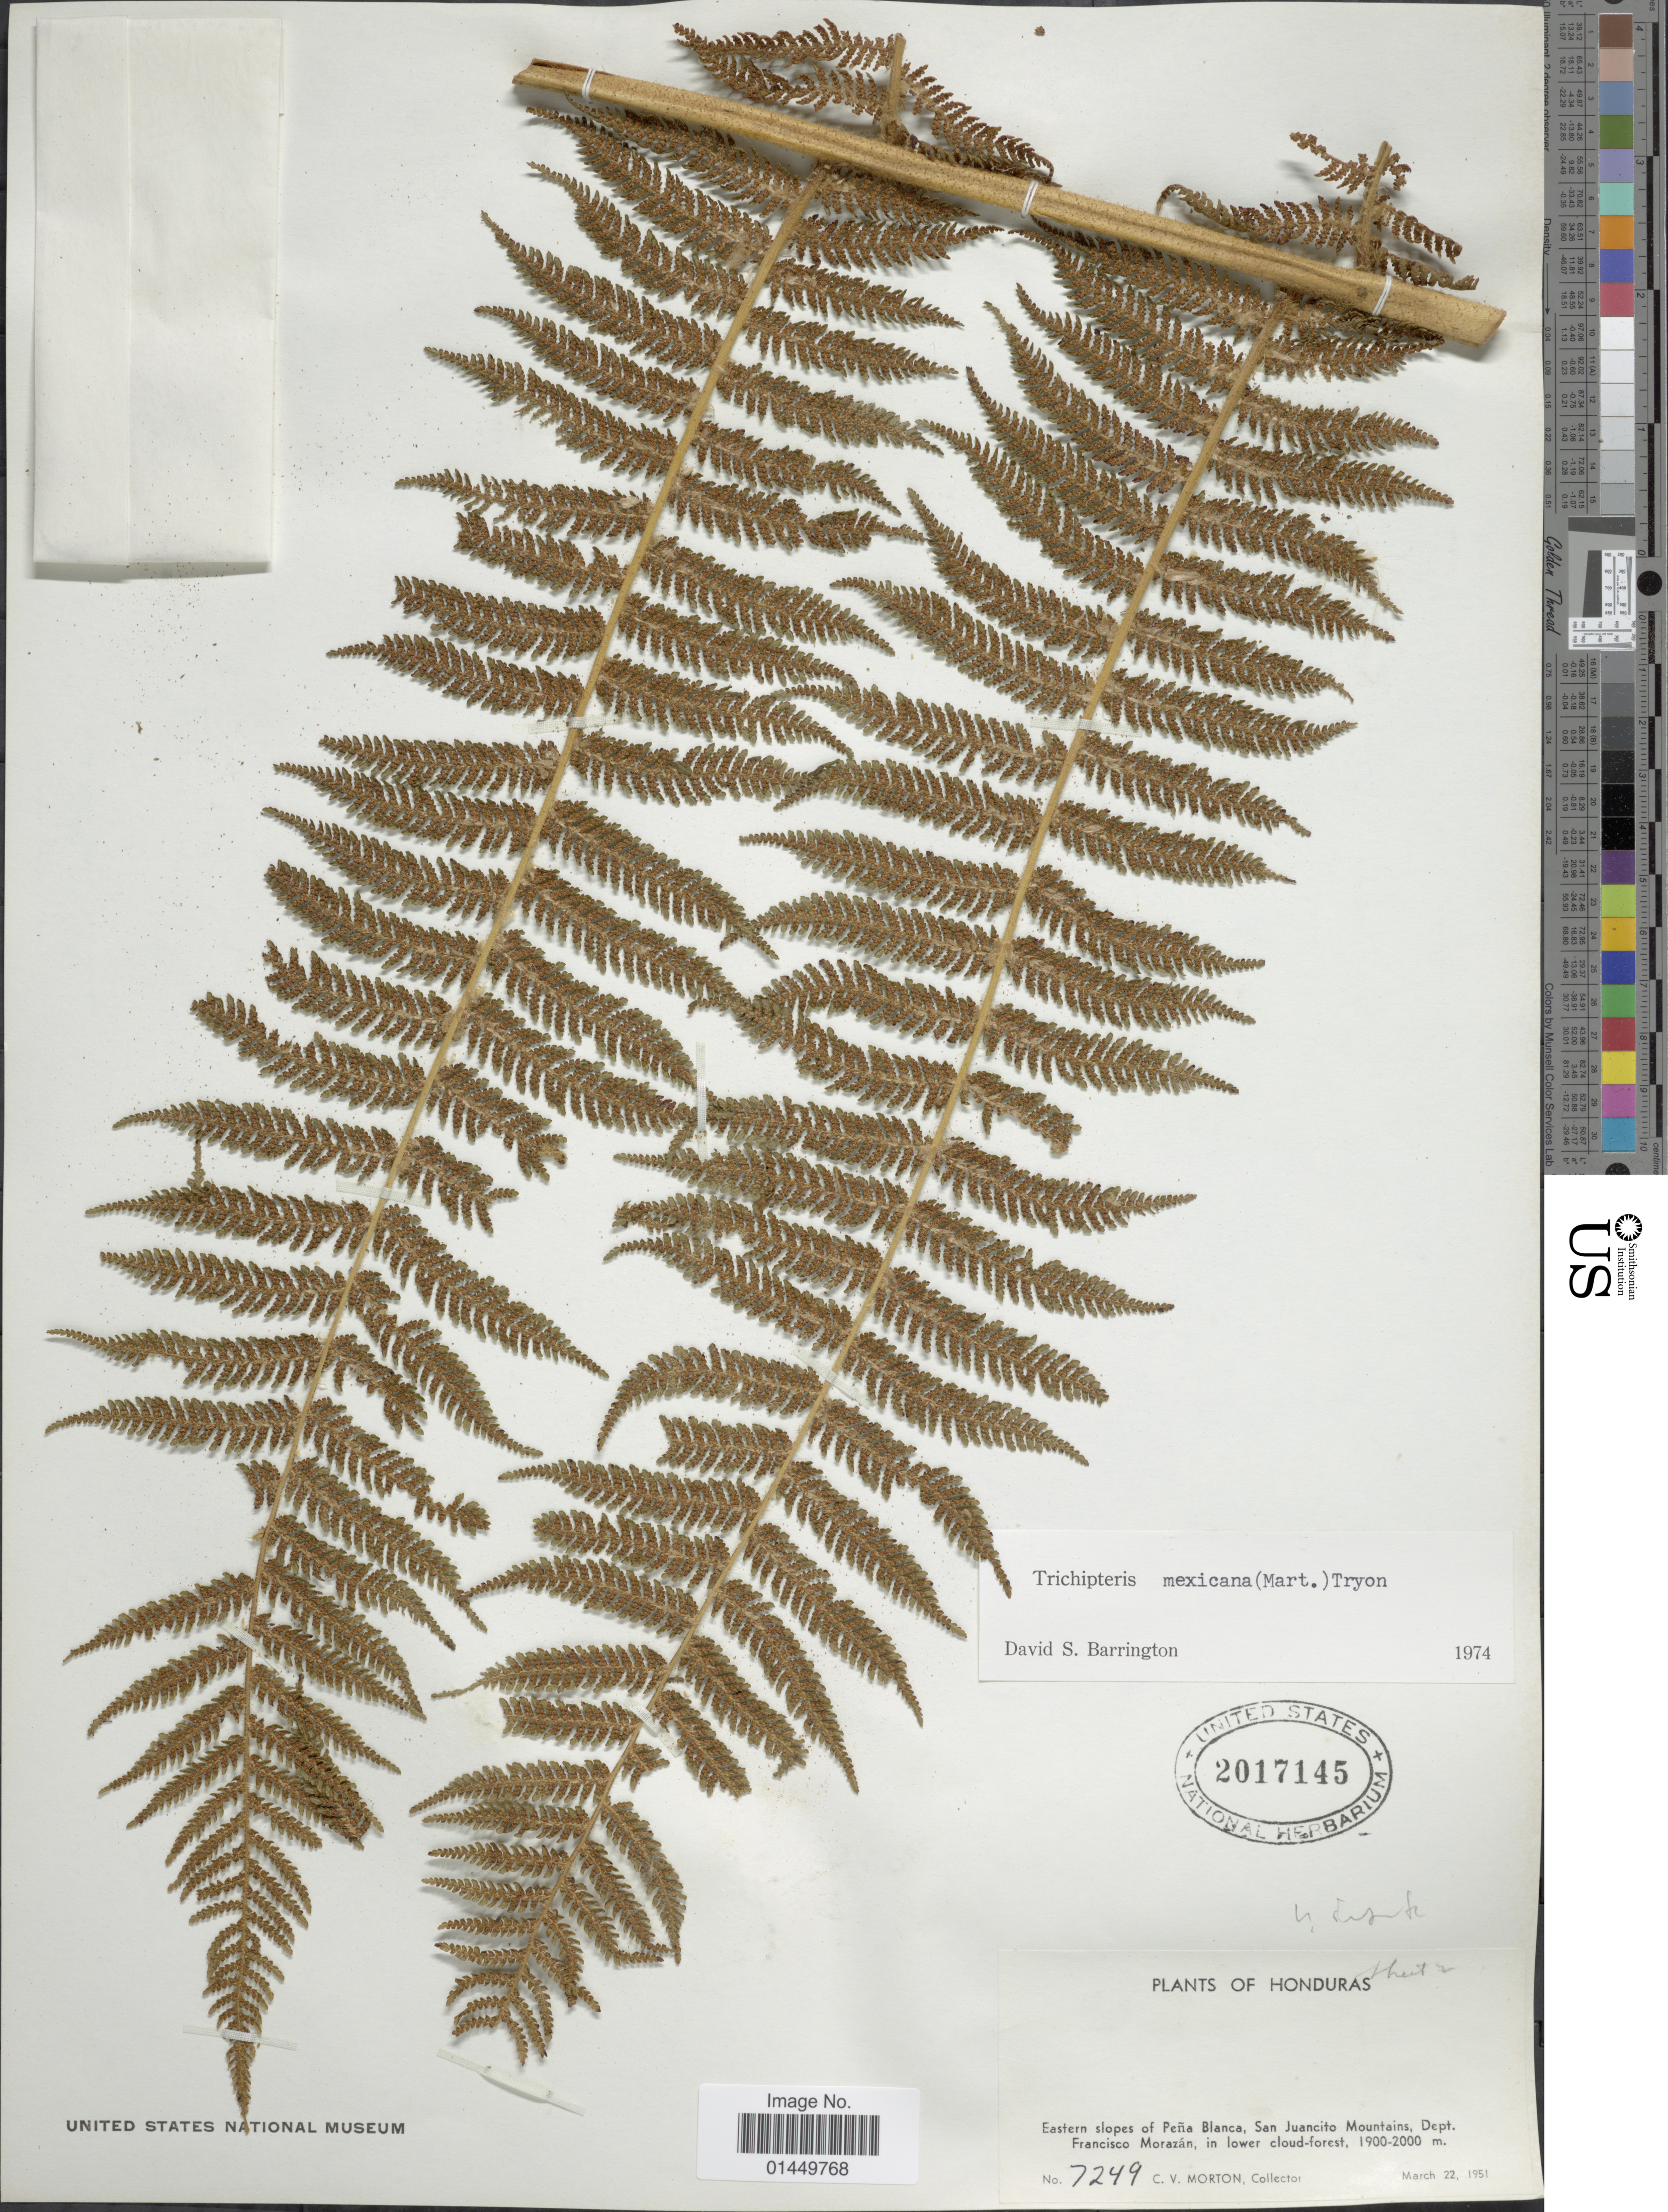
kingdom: Plantae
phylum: Tracheophyta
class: Polypodiopsida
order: Cyatheales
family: Cyatheaceae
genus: Cyathea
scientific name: Cyathea valdecrenata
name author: Domin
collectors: C. V. Morton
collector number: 7249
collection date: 1951-03-22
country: Honduras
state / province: Fco. Morazán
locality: Eastern slopes of Pena Blanca, San Juanito Mountains, Dept. Francisco Morazan, in lower cloud-forest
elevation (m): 1900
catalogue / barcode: US 2017145